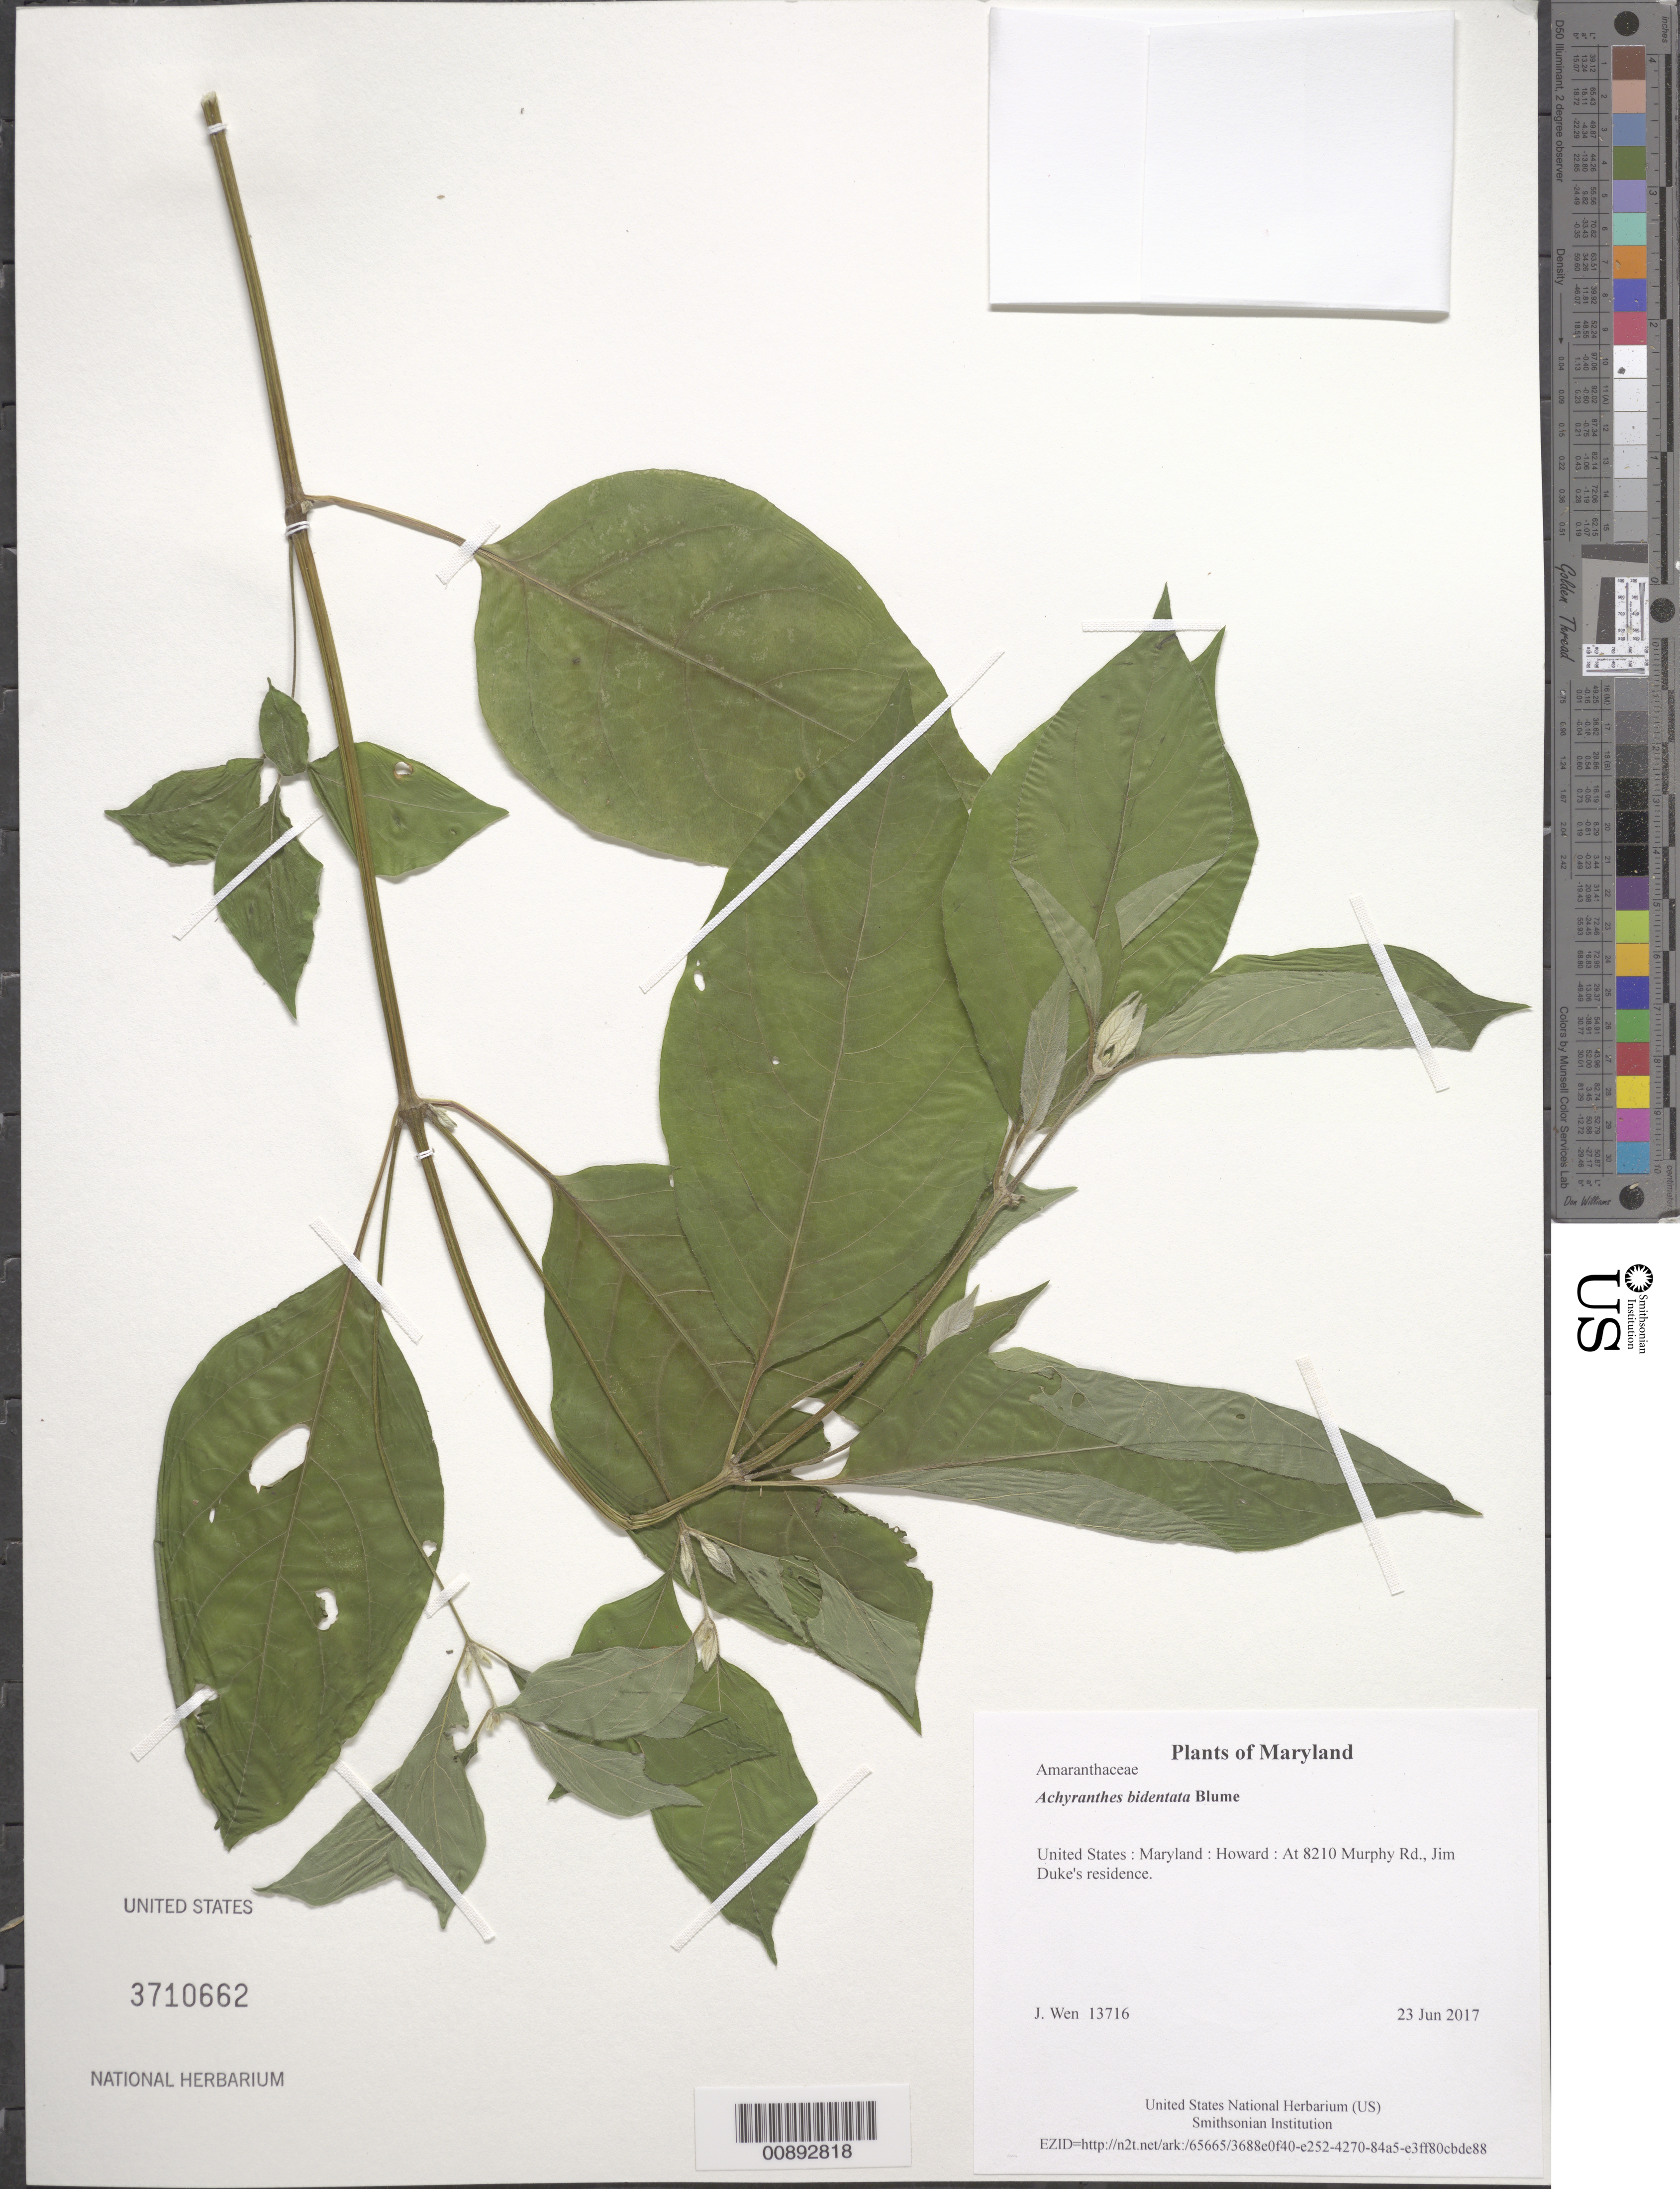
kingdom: Plantae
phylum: Tracheophyta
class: Magnoliopsida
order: Caryophyllales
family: Amaranthaceae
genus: Achyranthes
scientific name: Achyranthes bidentata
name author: Blume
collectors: J. Wen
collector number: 13716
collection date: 2017-06-23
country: United States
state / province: Maryland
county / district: Howard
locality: At 8210 Murphy Rd., Jim Duke's residence.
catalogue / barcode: US 3710662